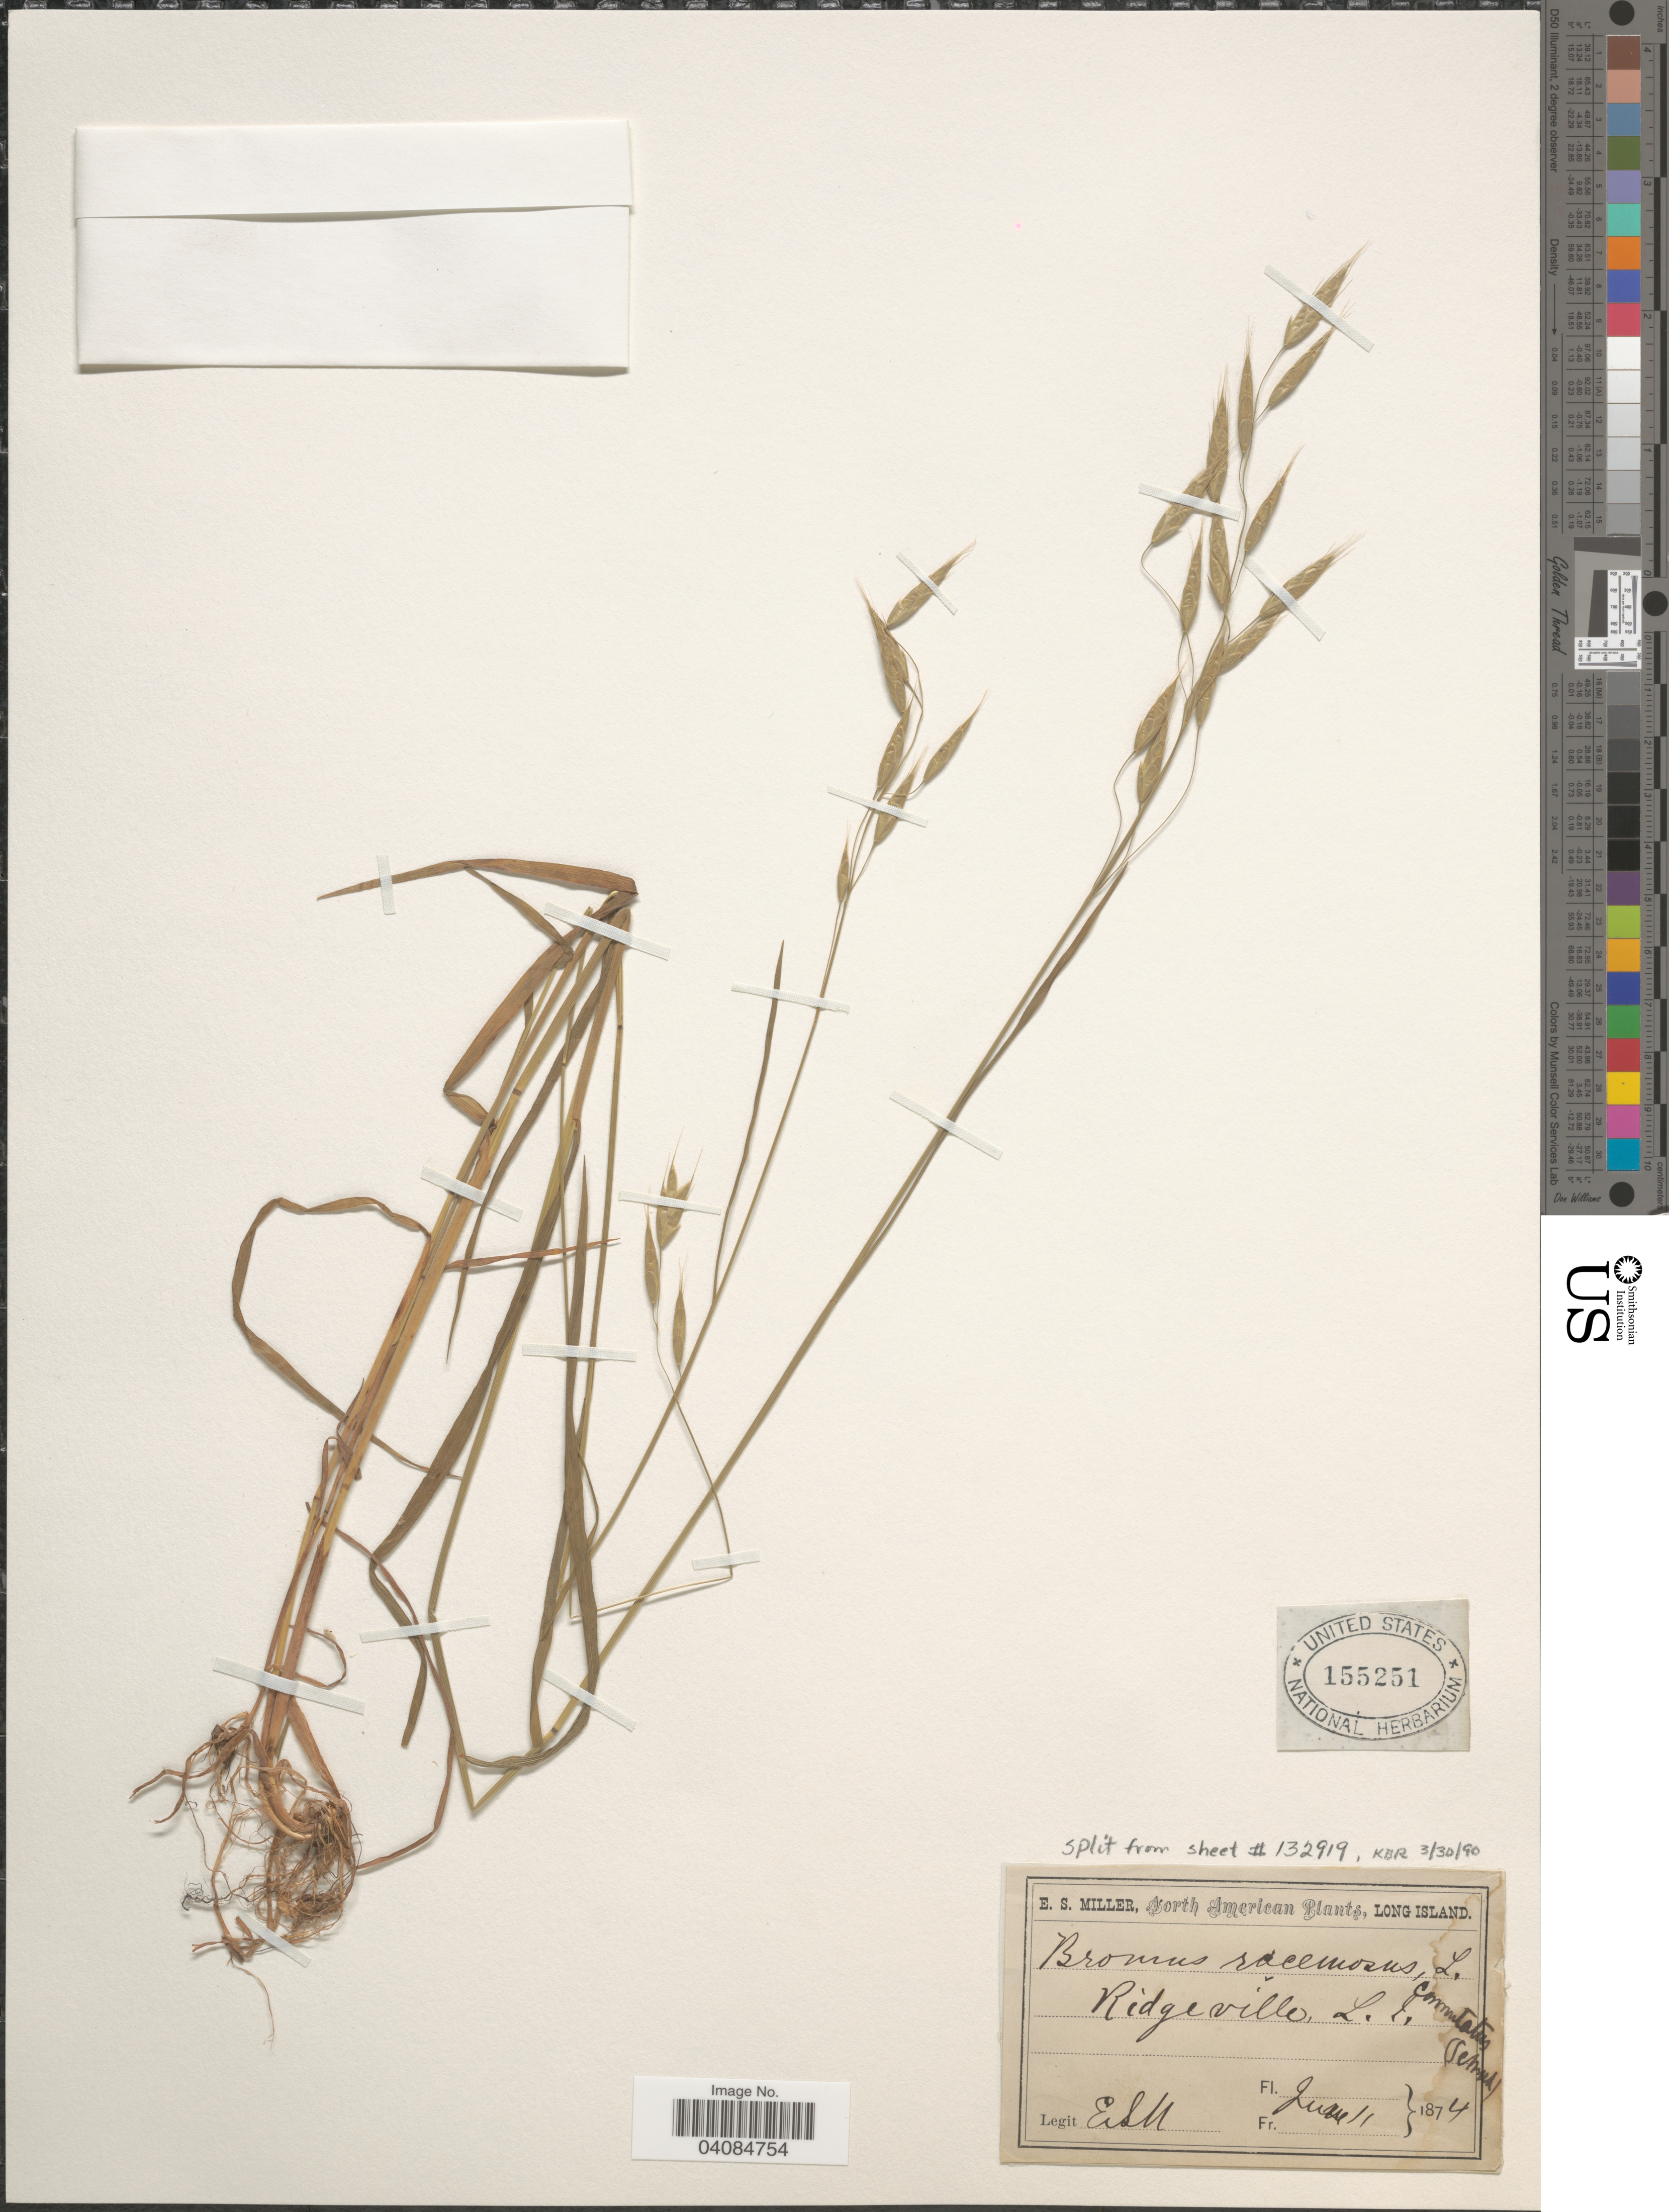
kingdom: Plantae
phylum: Tracheophyta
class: Liliopsida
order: Poales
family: Poaceae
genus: Bromus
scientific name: Bromus racemosus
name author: L.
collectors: E. S. Miller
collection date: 1874-06-11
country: United States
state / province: New York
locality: Ridgeville. L. I.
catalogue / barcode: US 155251